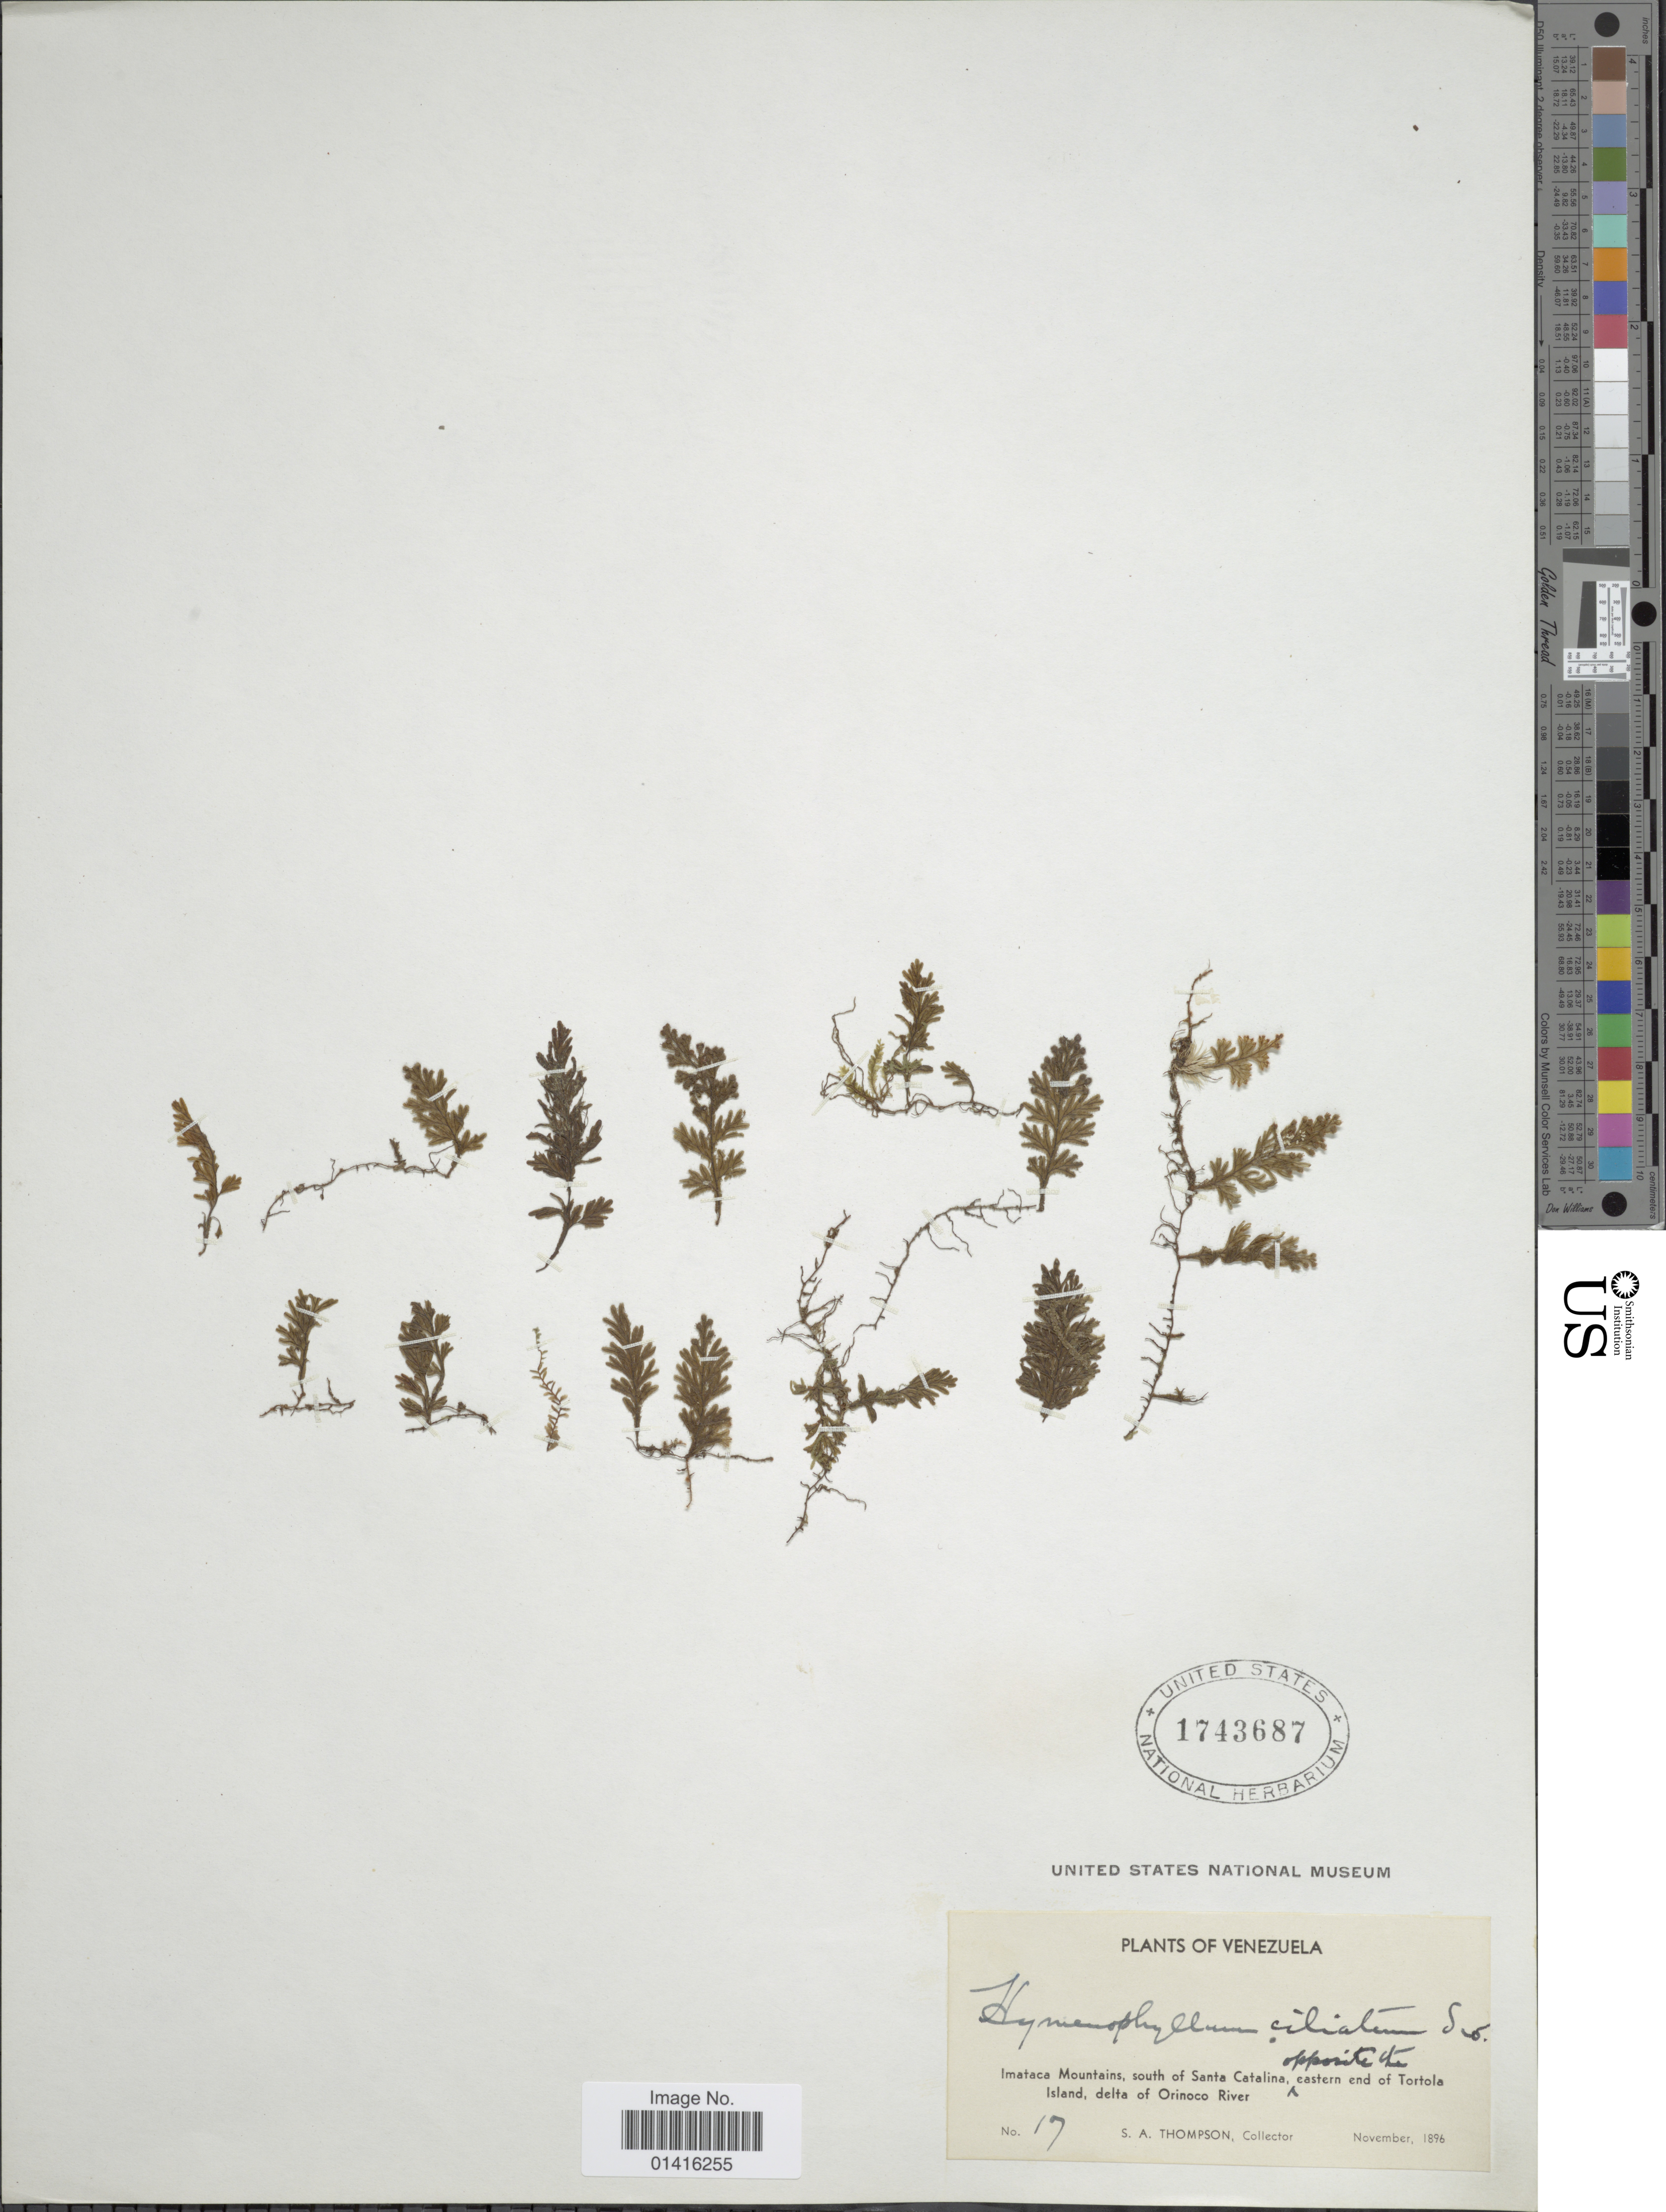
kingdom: Plantae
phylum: Tracheophyta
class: Polypodiopsida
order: Hymenophyllales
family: Hymenophyllaceae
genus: Hymenophyllum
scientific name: Hymenophyllum hirsutum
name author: (L.) Sw.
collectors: S. A. Thompson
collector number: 17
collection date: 1896-11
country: Venezuela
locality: Imataca Mountains, south of Santa Catalina, opposite the eastern end of Tortola Island, delta of Orinoco River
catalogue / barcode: US 1743687